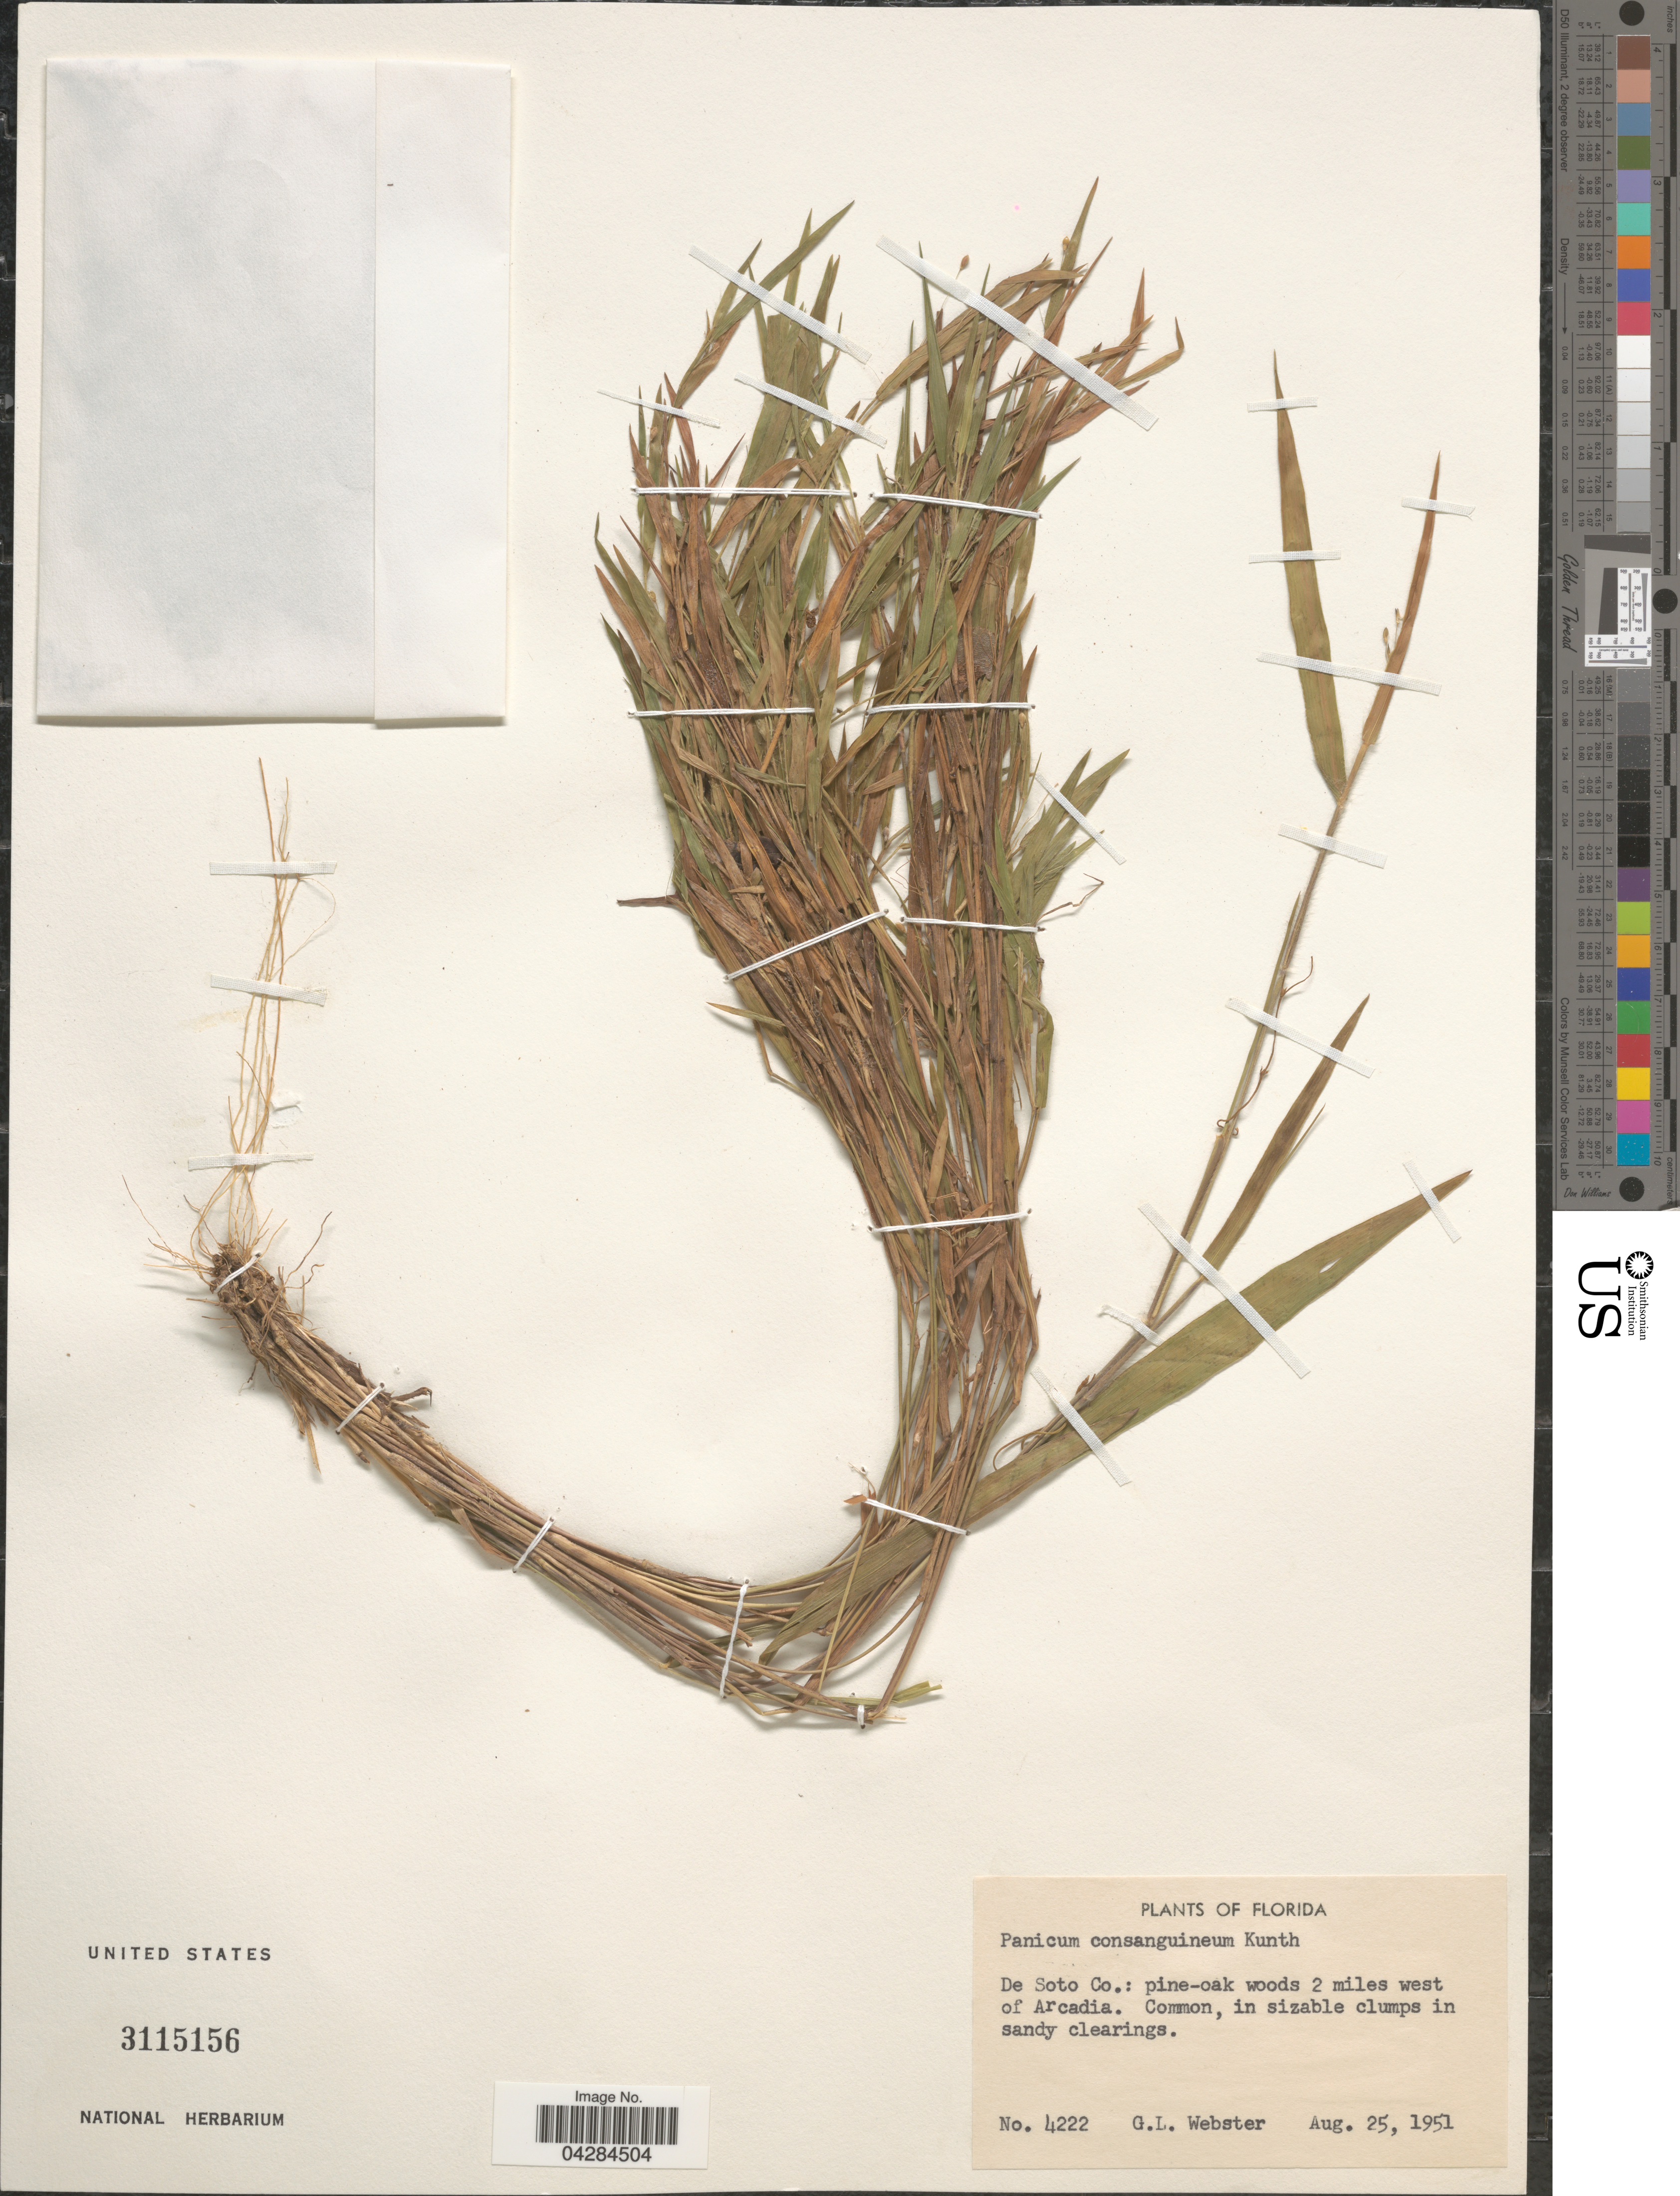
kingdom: Plantae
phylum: Tracheophyta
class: Liliopsida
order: Poales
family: Poaceae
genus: Dichanthelium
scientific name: Dichanthelium ovale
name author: (Elliott) Gould & C.A. Clark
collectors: G. L. Webster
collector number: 4222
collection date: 1951-08-25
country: United States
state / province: Florida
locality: De Soto Co.: pine-oak woods 2 miles west of Arcadia.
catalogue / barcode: US 3115156